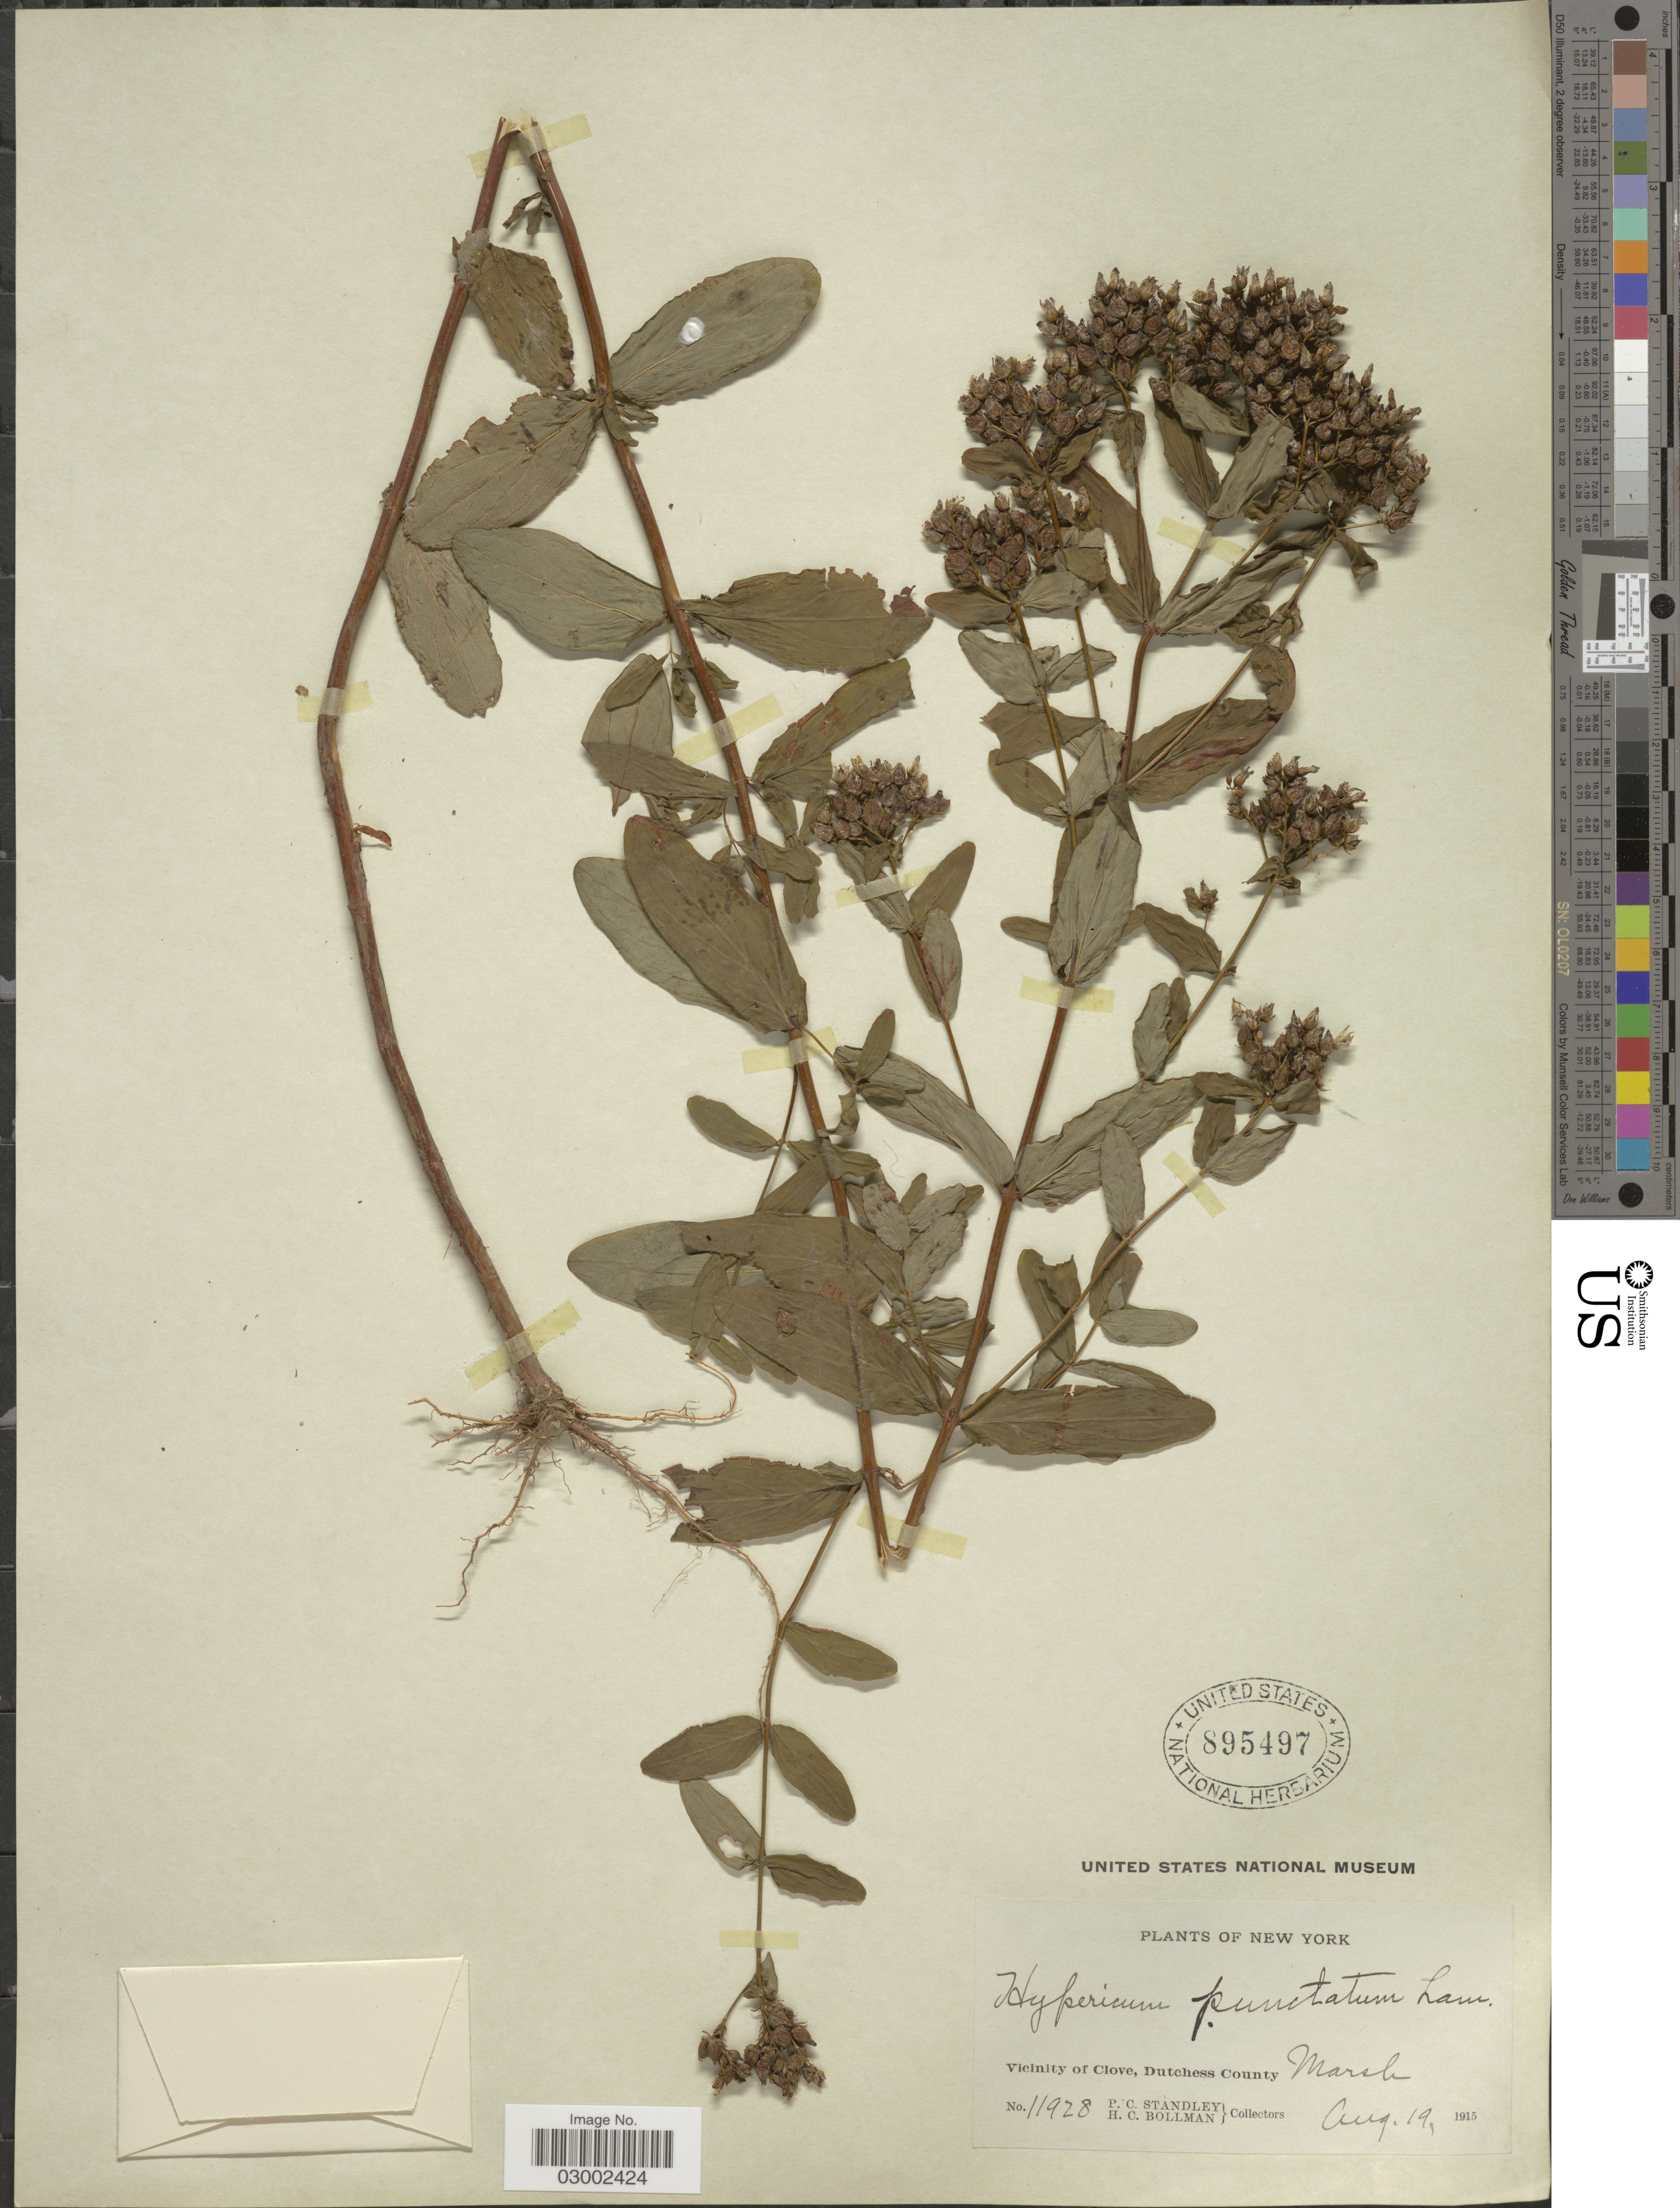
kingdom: Plantae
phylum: Tracheophyta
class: Magnoliopsida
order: Malpighiales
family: Hypericaceae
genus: Hypericum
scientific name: Hypericum punctatum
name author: Lam.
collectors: P. C. Standley & H. C. Bollman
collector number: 11928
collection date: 1915-08-19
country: United States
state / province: New York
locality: Vicinity of Clove, Dutchess County.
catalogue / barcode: US 895497